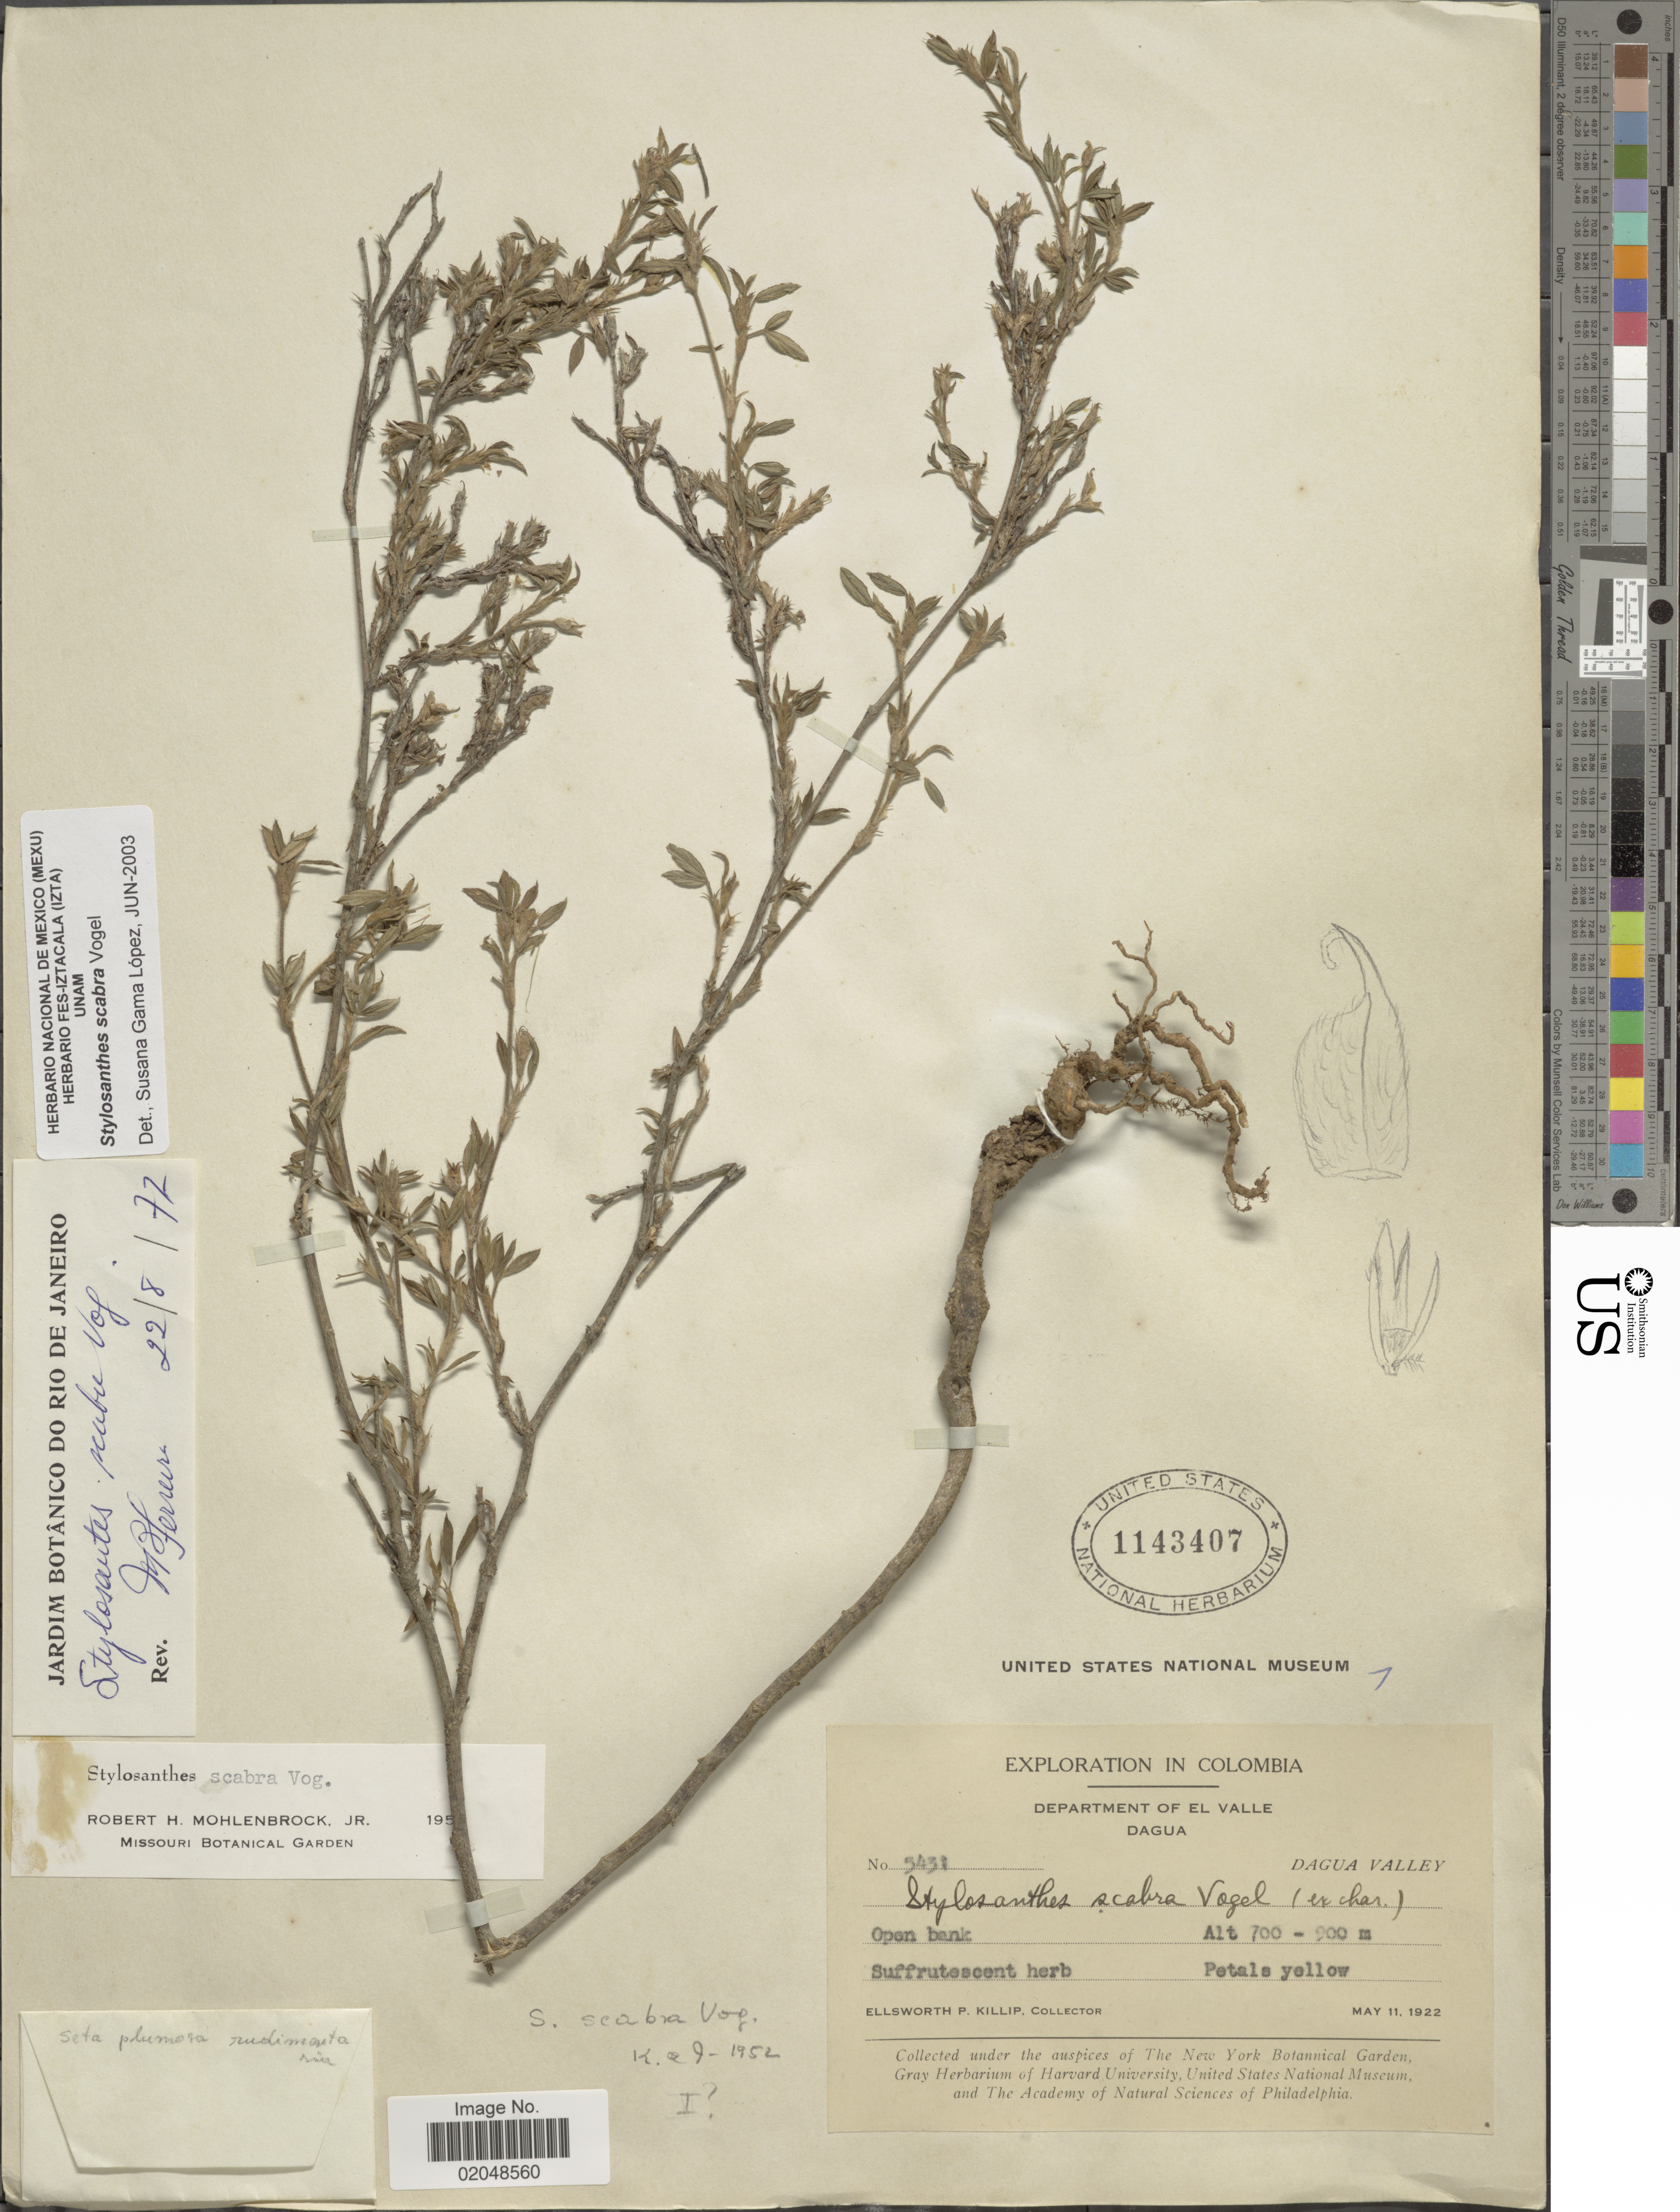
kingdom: Plantae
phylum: Tracheophyta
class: Magnoliopsida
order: Fabales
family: Fabaceae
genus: Stylosanthes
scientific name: Stylosanthes scabra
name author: Vogel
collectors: E. P. Killip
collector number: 5431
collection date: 1922-05-11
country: Colombia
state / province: Valle del Cauca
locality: Dagua, Dagua Valley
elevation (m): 700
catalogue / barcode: US 1143407